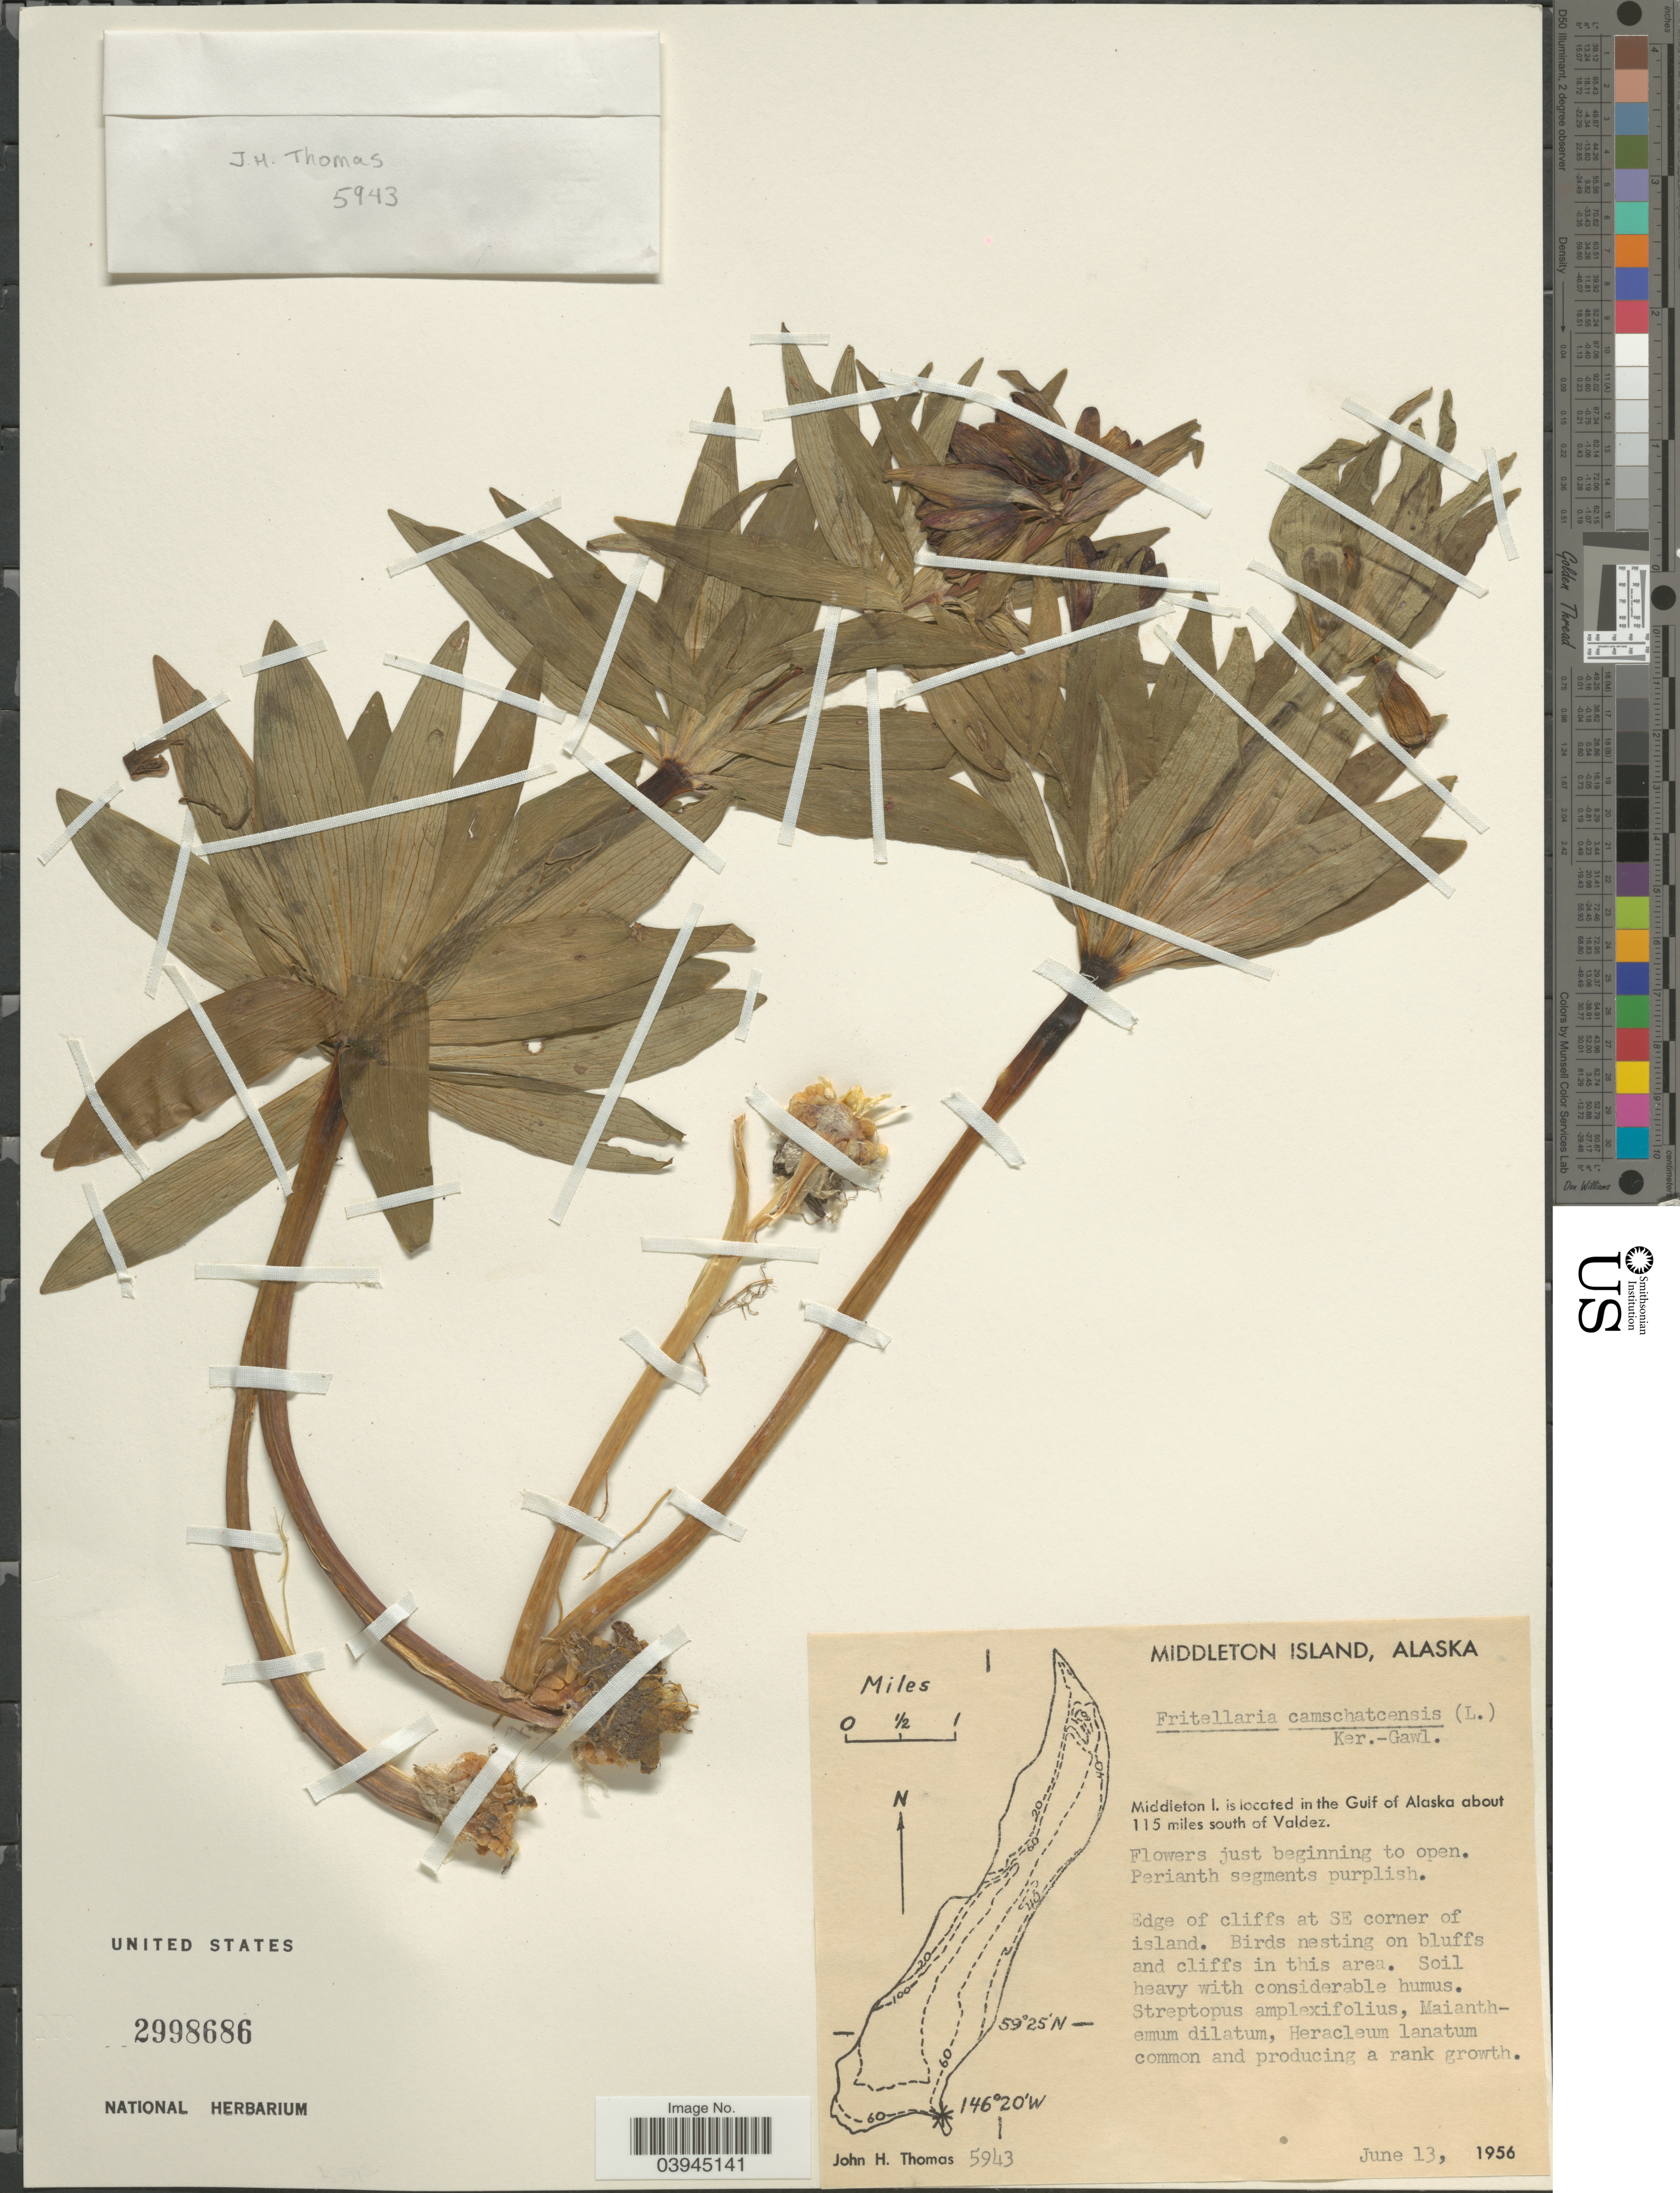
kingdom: Plantae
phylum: Tracheophyta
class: Liliopsida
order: Liliales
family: Liliaceae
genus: Fritillaria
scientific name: Fritillaria camschatcensis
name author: (L.) Ker Gawl.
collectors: J. H. Thomas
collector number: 5943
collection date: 1956-06-13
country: United States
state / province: Alaska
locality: Middleton Island. Middleton I. is located in the Gulf of Alaska about 115 miles south of Valdez.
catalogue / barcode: US 2998686